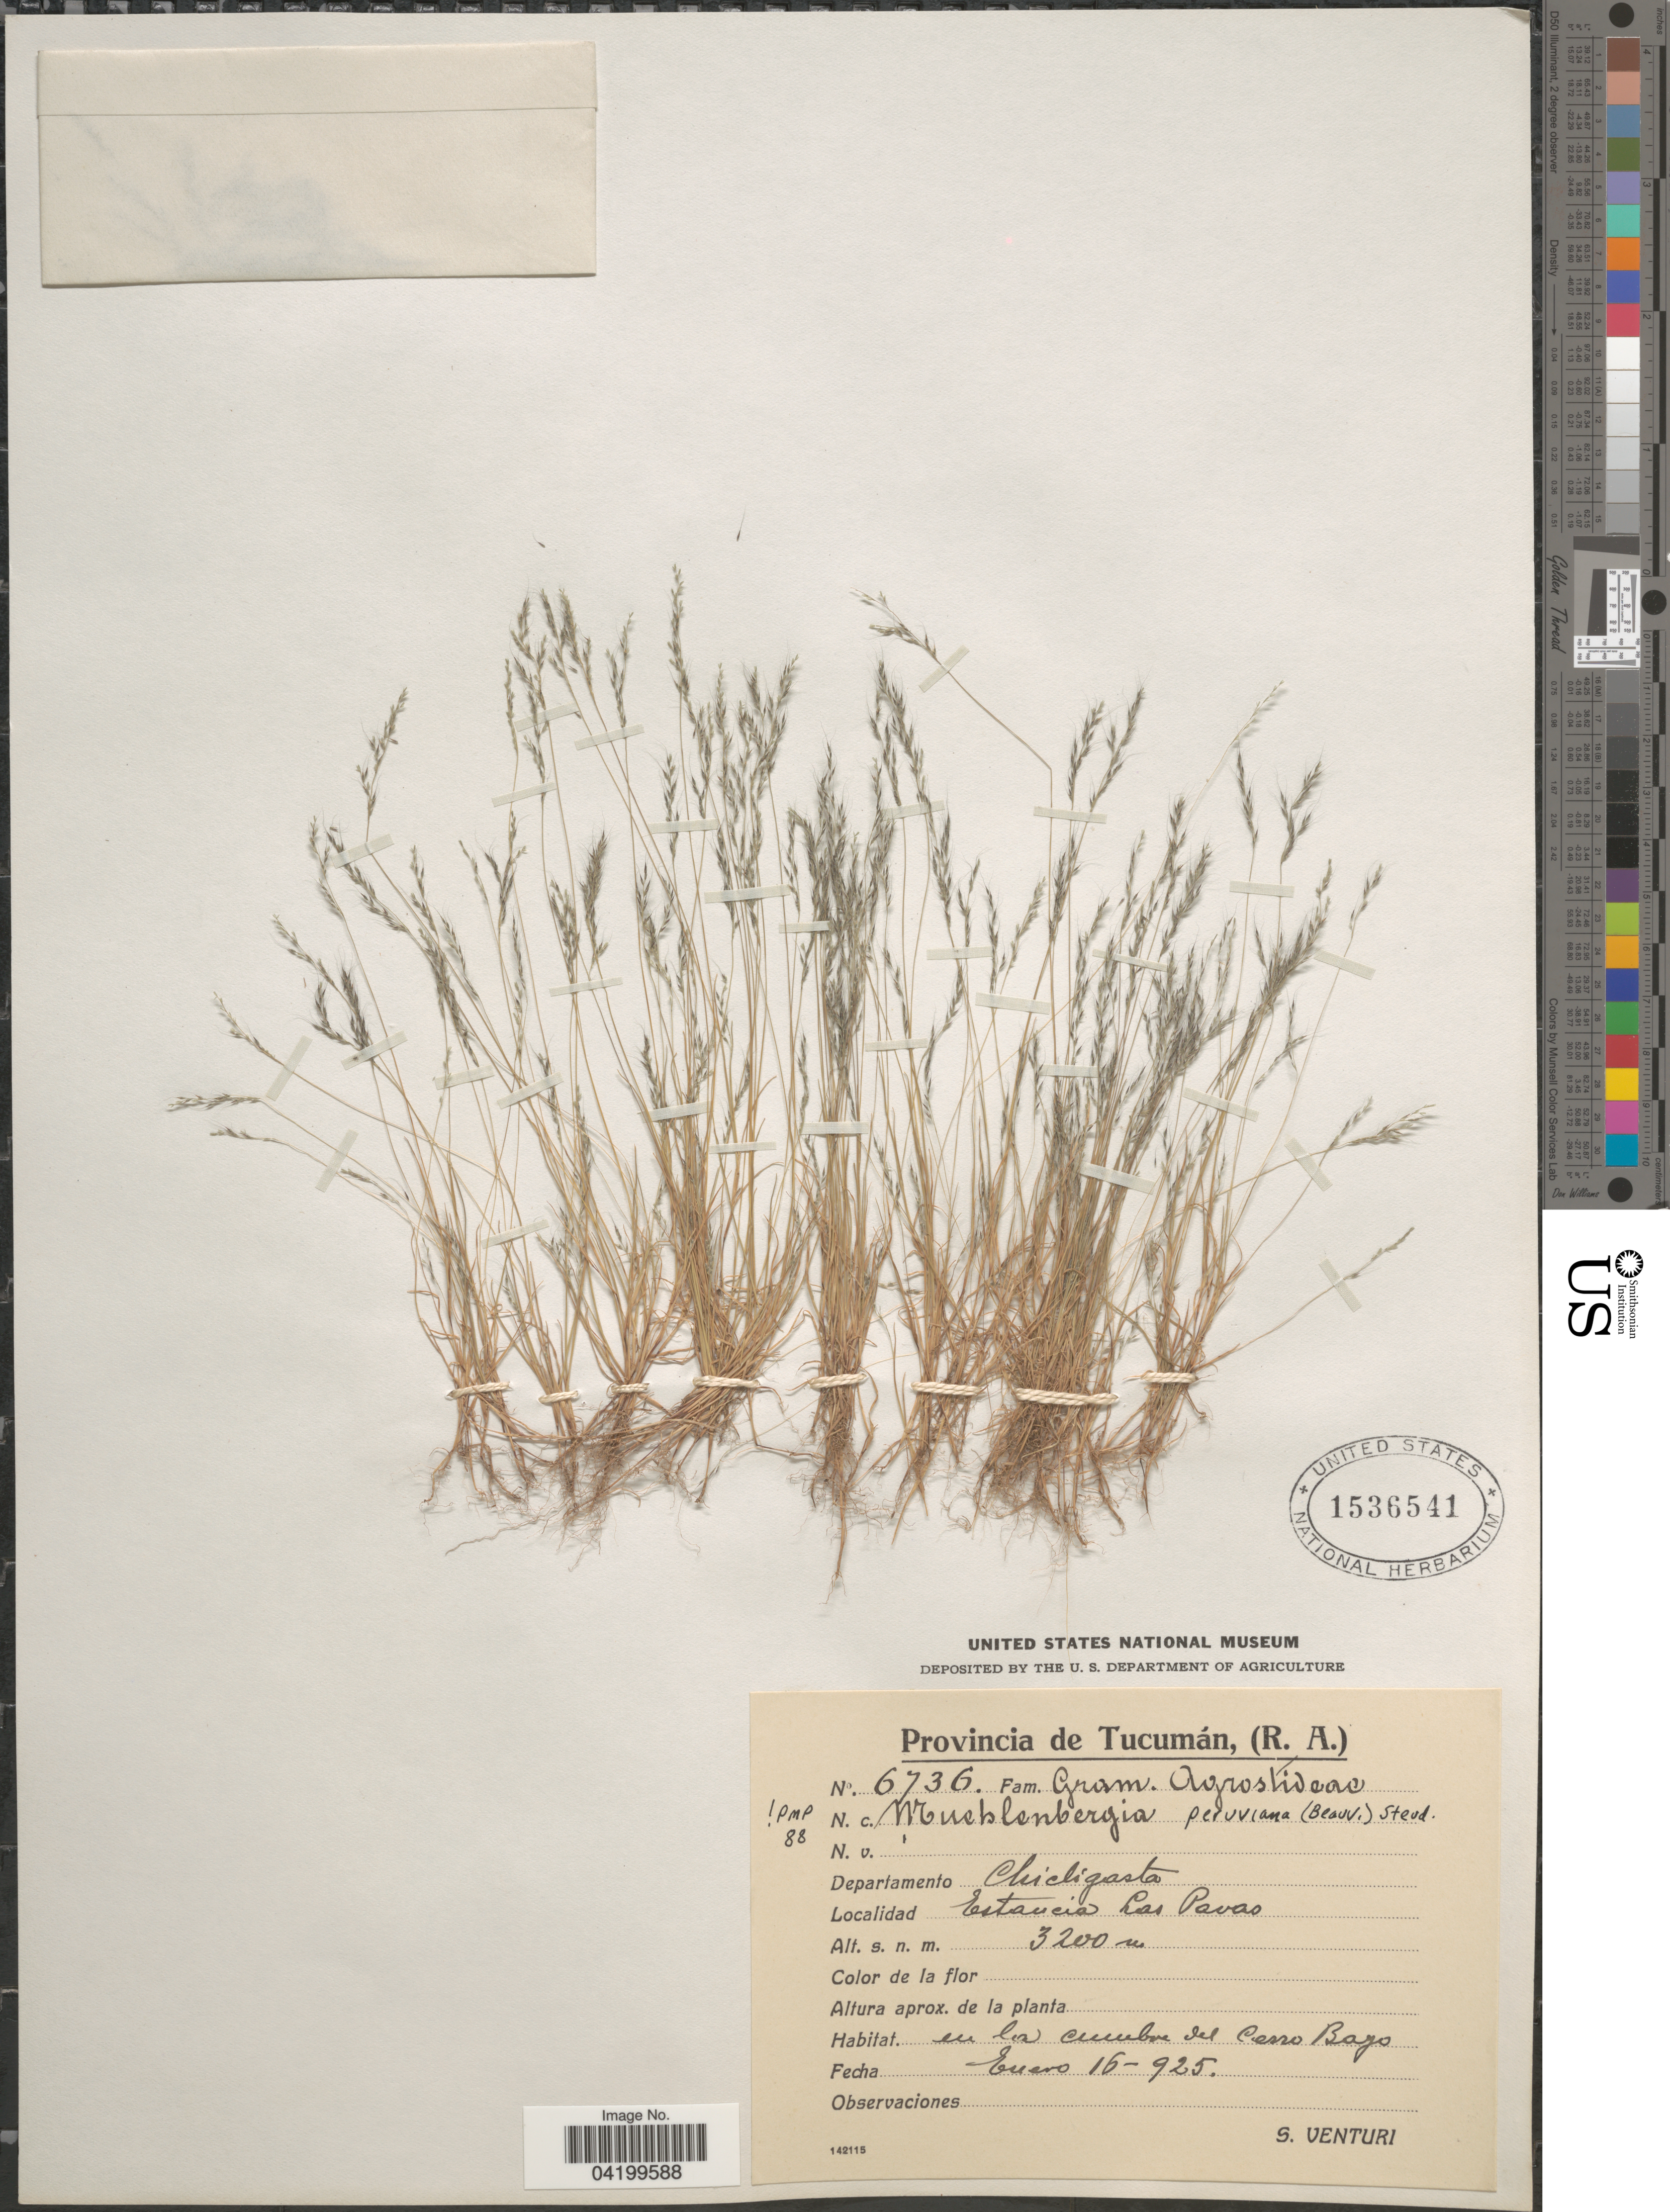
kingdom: Plantae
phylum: Tracheophyta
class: Liliopsida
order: Poales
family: Poaceae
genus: Muhlenbergia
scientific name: Muhlenbergia peruviana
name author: (P. Beauv.) Steud.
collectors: S. Venturi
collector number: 6736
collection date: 1925-01-16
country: Argentina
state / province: Tucuman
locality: Departamento Chicligasta. Estancia Las Pavas. En la cumbre del Cerro Bayo.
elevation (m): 3200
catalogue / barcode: US 1536541